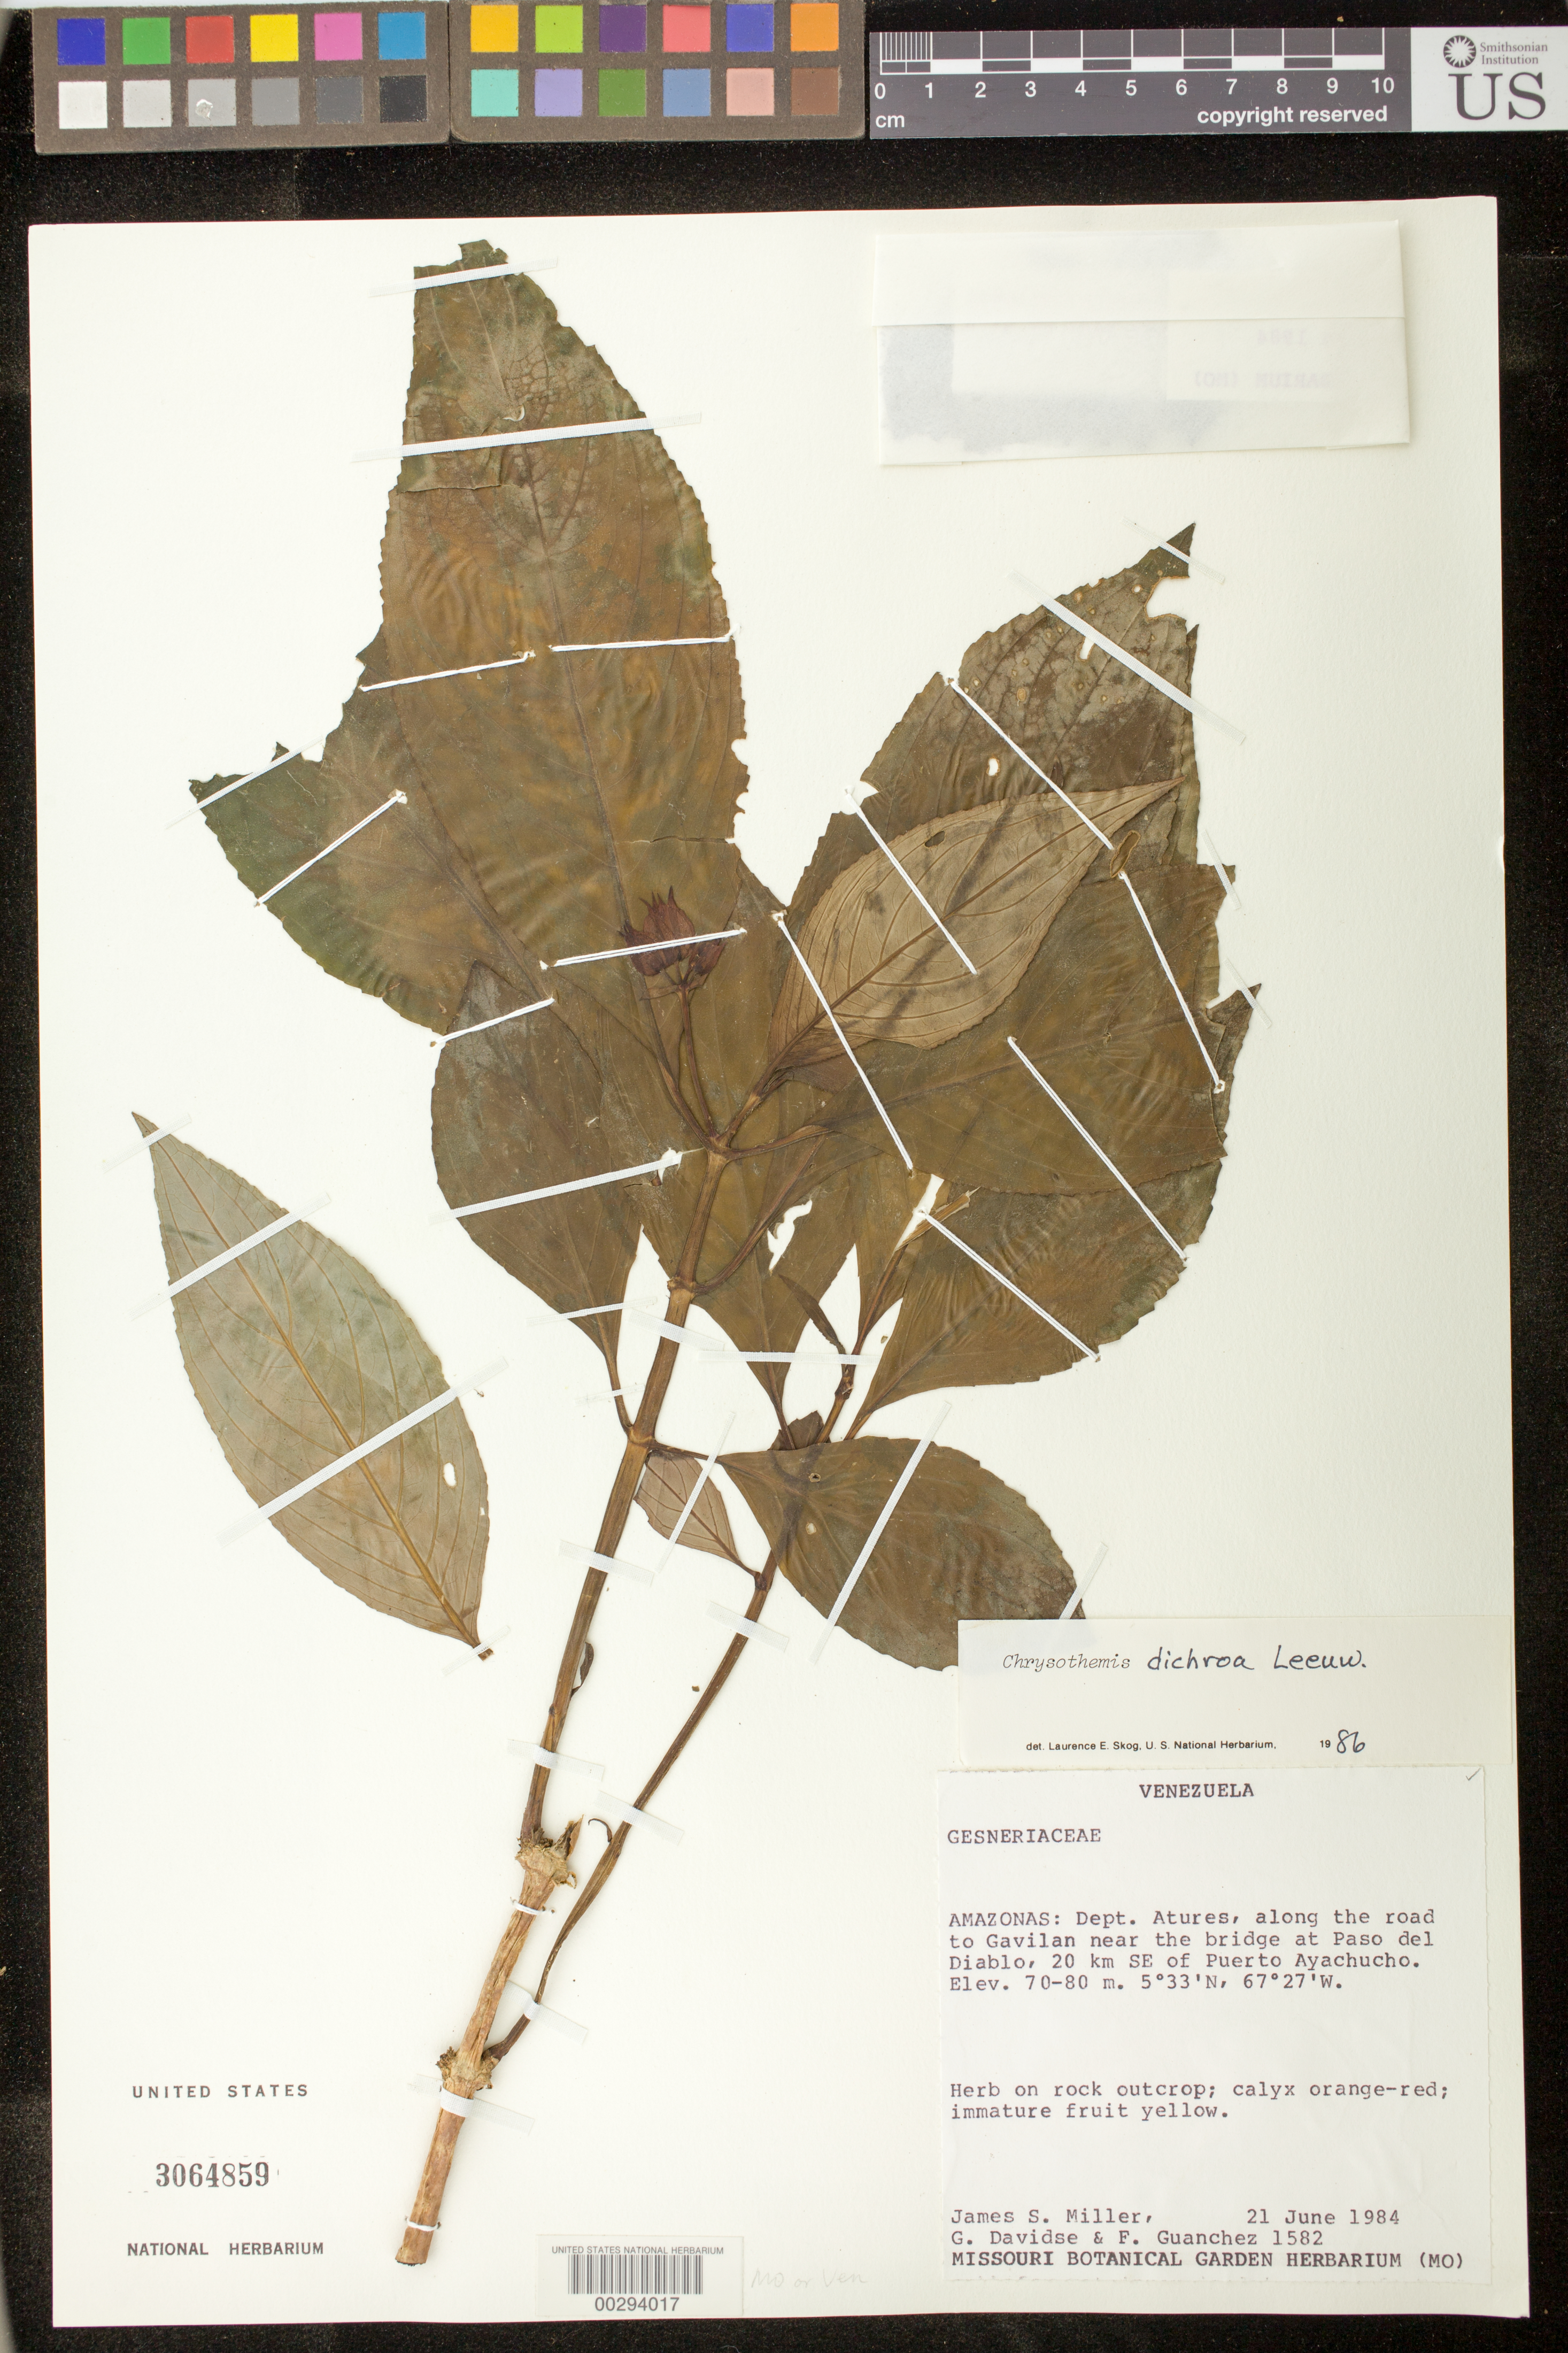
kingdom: Plantae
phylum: Tracheophyta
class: Magnoliopsida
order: Lamiales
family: Gesneriaceae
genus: Chrysothemis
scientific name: Chrysothemis dichroa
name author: Leeuwenb.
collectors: J. S. Miller, G. Davidse & F. Guánchez M.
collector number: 1582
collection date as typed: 21 Jun 1984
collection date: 1984-06-21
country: Venezuela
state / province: Amazonas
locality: Atures Dept., along the road to Gavilan near the bridge at Paso del Diablo, 20 km SE of Puerto Ayachucho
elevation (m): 70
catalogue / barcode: US 3064859